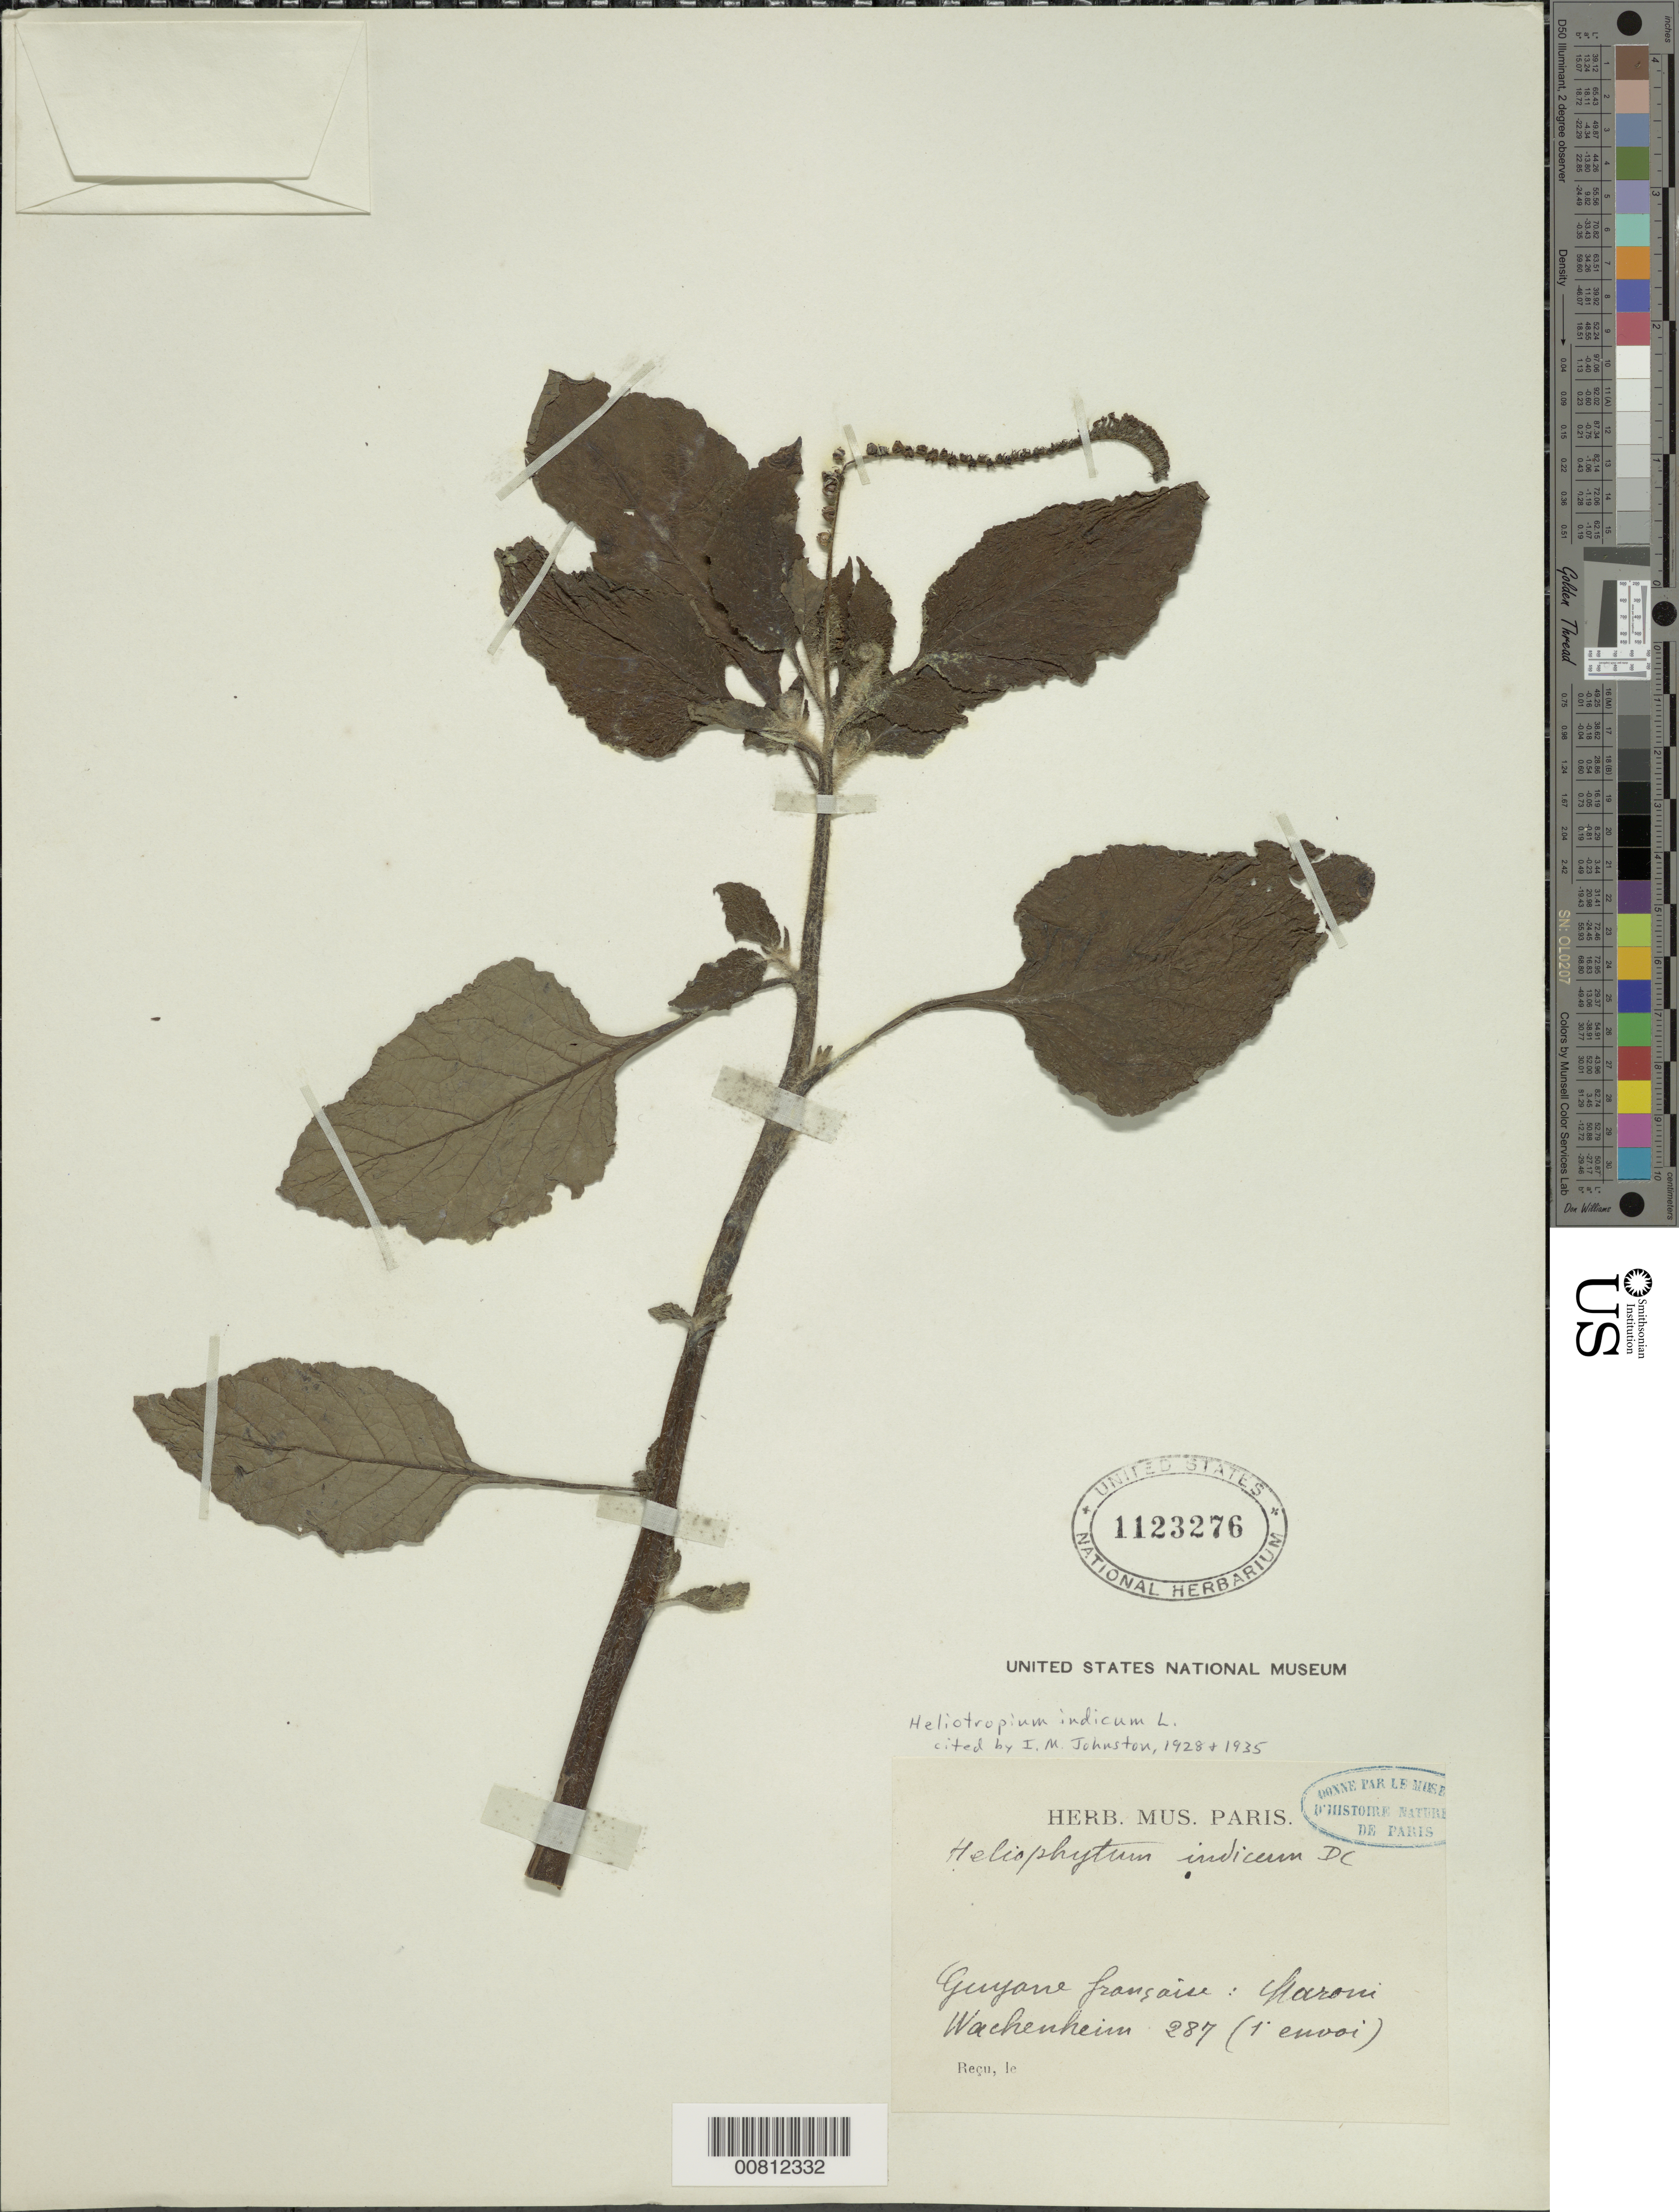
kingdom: Plantae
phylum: Tracheophyta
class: Magnoliopsida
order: Boraginales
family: Heliotropiaceae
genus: Heliotropium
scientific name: Heliotropium polyphyllum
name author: Lehm.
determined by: Johnston, I. M.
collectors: G. Wachenheim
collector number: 287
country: French Guiana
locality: Maroni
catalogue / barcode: US 1123276